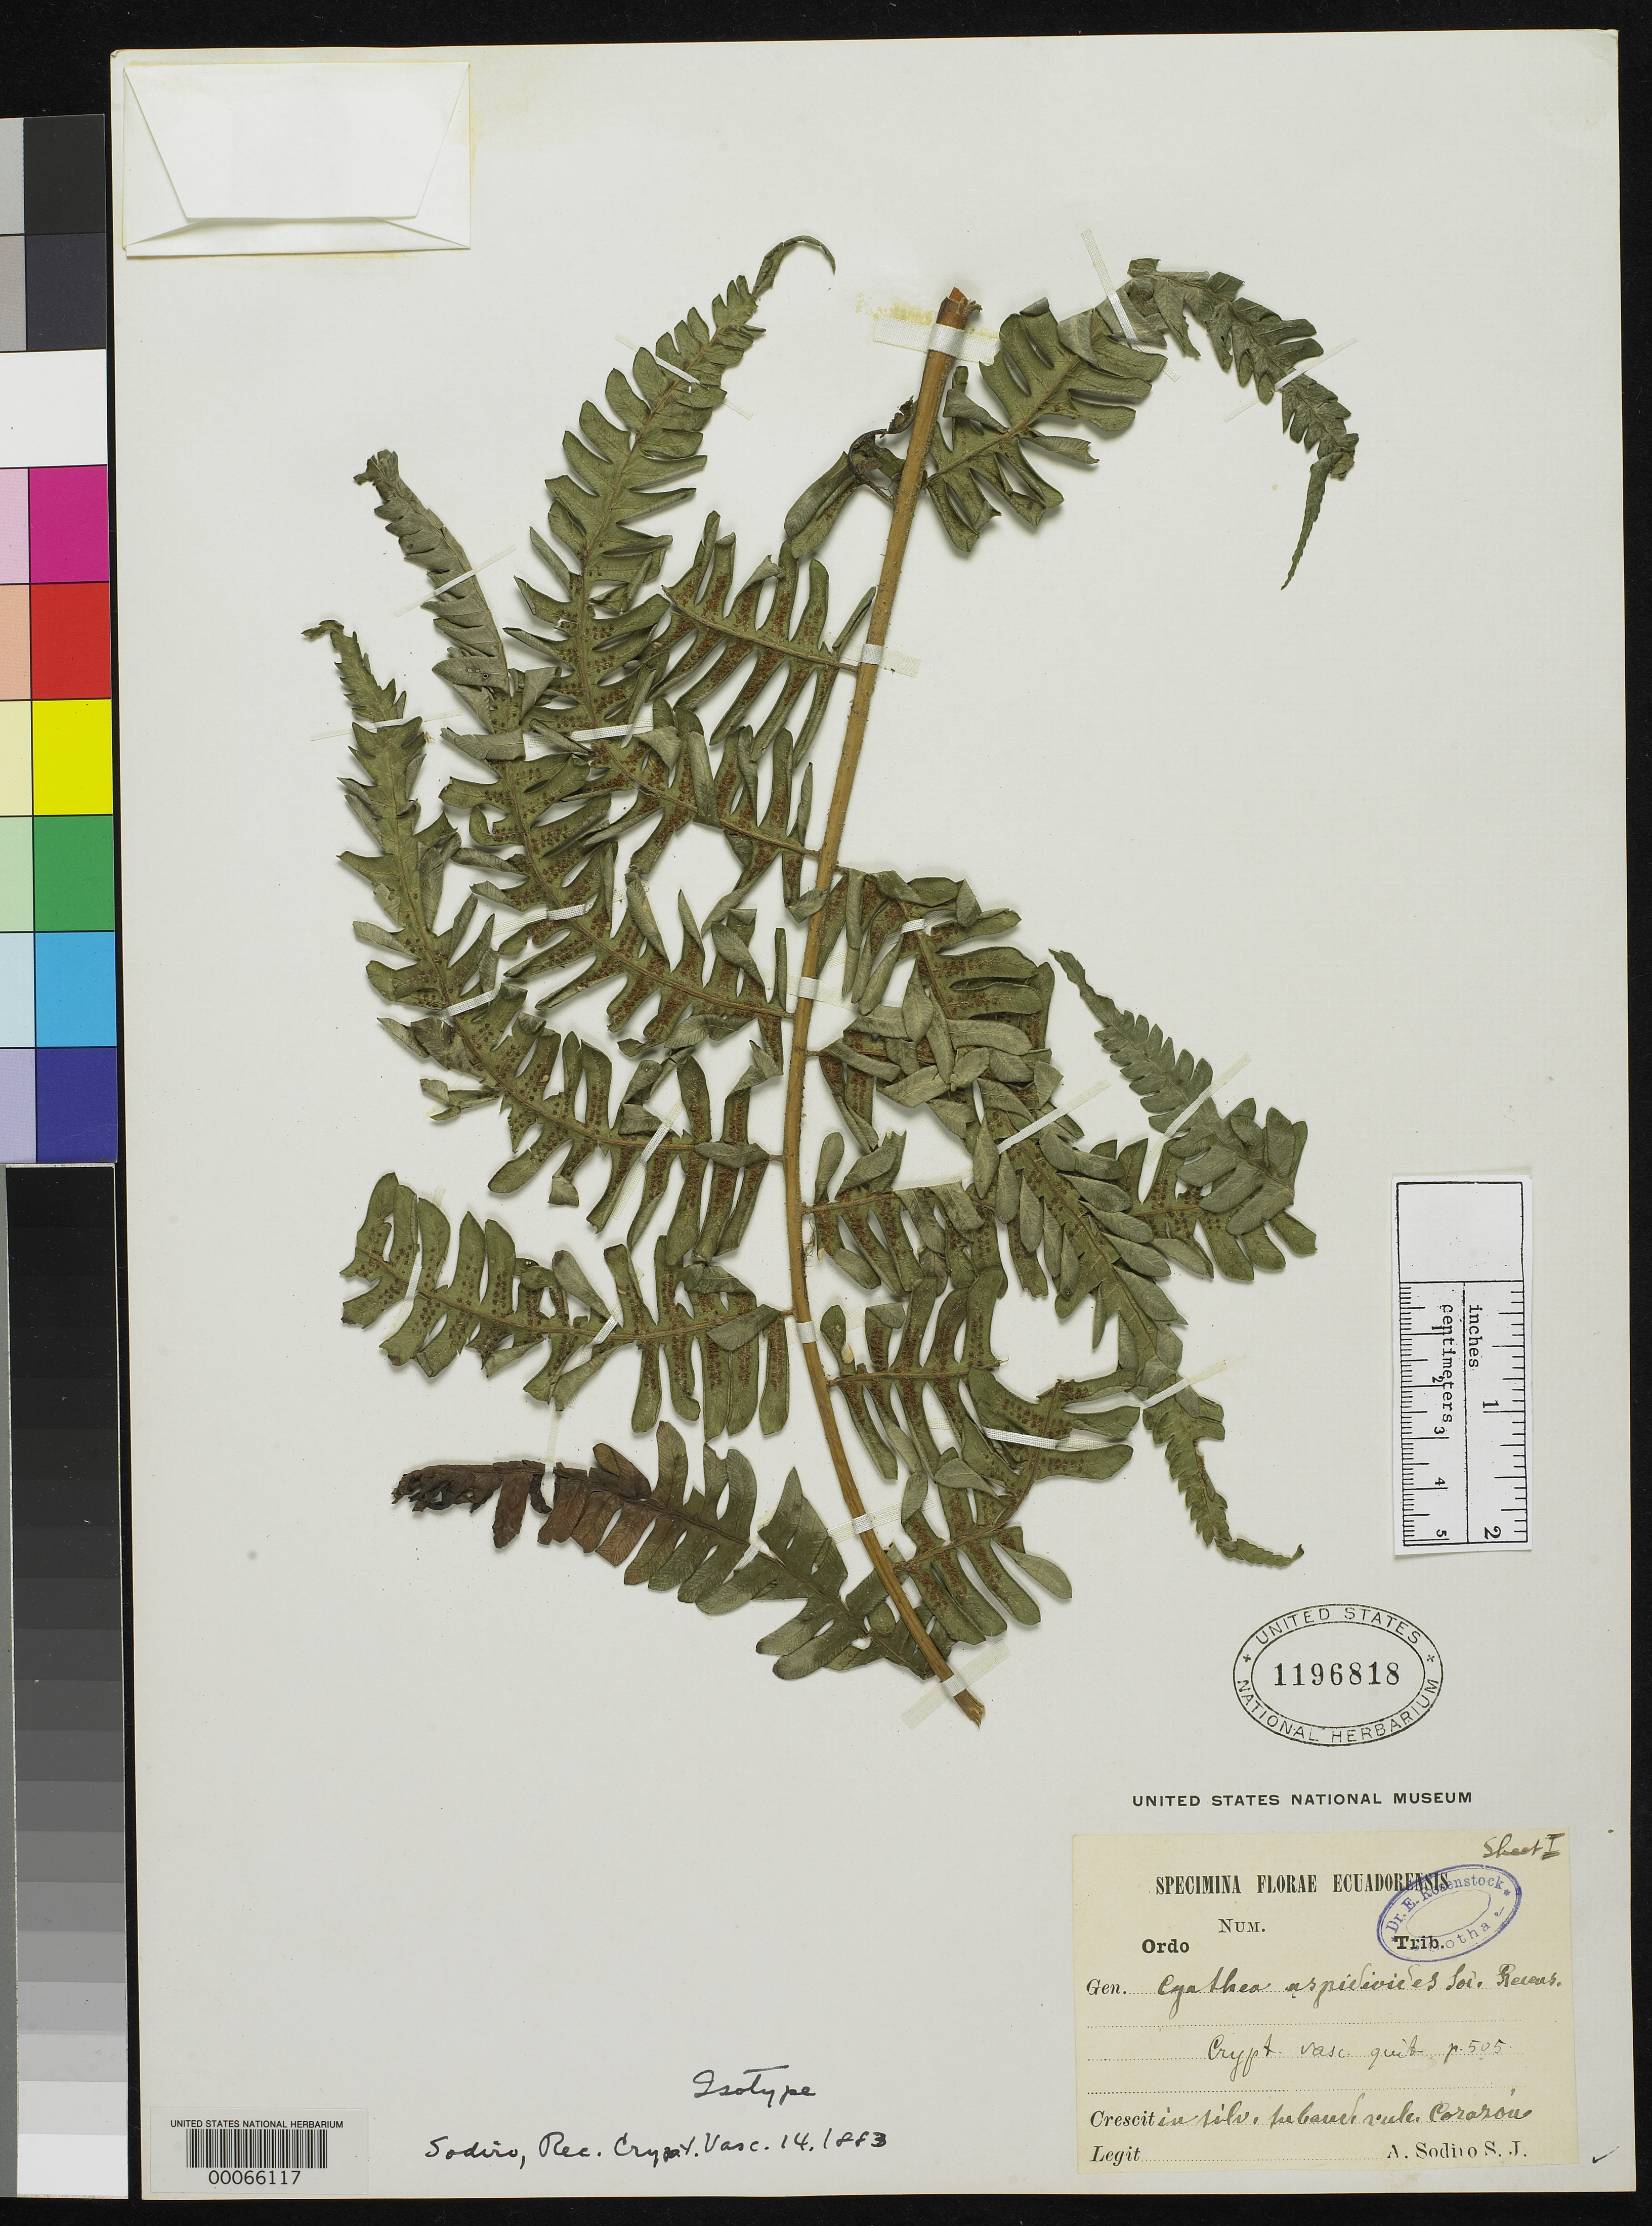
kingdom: Plantae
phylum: Tracheophyta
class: Polypodiopsida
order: Cyatheales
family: Cyatheaceae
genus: Cyathea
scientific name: Cyathea aspidioides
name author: Sodiro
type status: Type Collection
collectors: L. Sodiro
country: Ecuador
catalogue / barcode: US 1196818